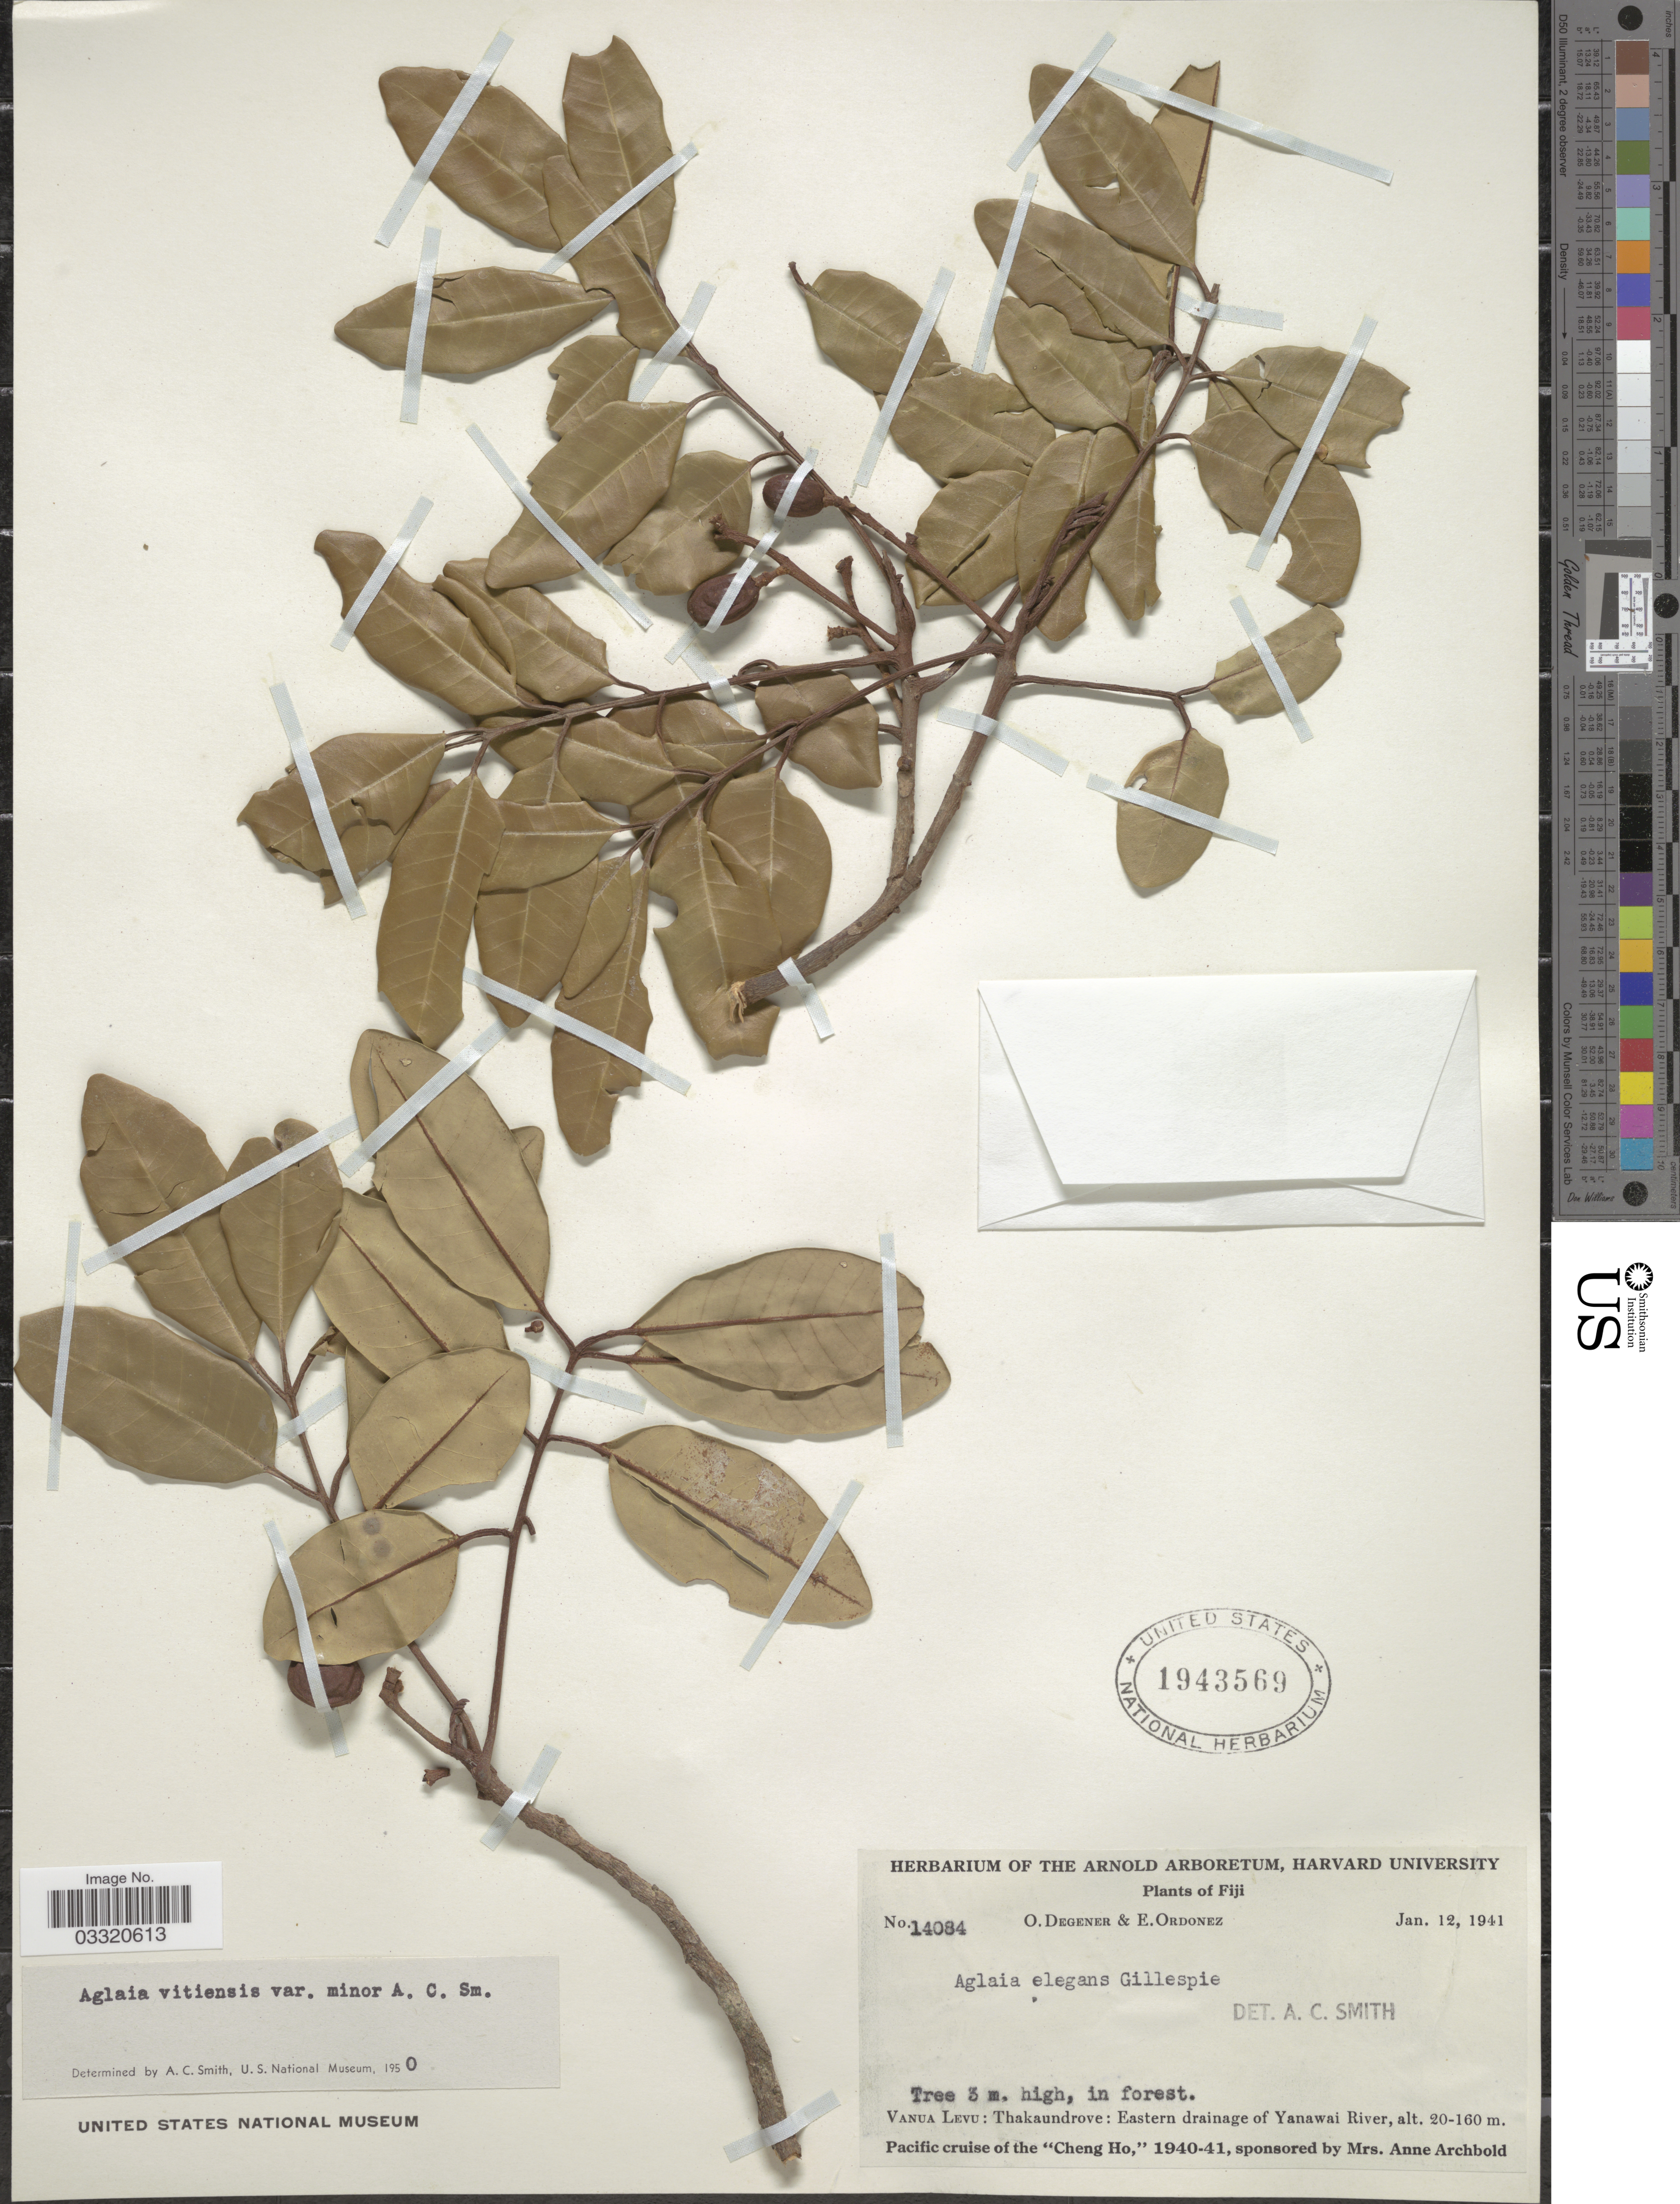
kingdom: Plantae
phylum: Tracheophyta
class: Magnoliopsida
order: Sapindales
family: Meliaceae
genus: Aglaia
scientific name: Aglaia vitiensis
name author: A.C. Sm.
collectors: O. Degener & E. Ordonez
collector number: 14084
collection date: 1941-01-12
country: Fiji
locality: Vanua Levu: Thakaundrove: Eastern drainage of Yanawai River.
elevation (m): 20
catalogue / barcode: US 1943569